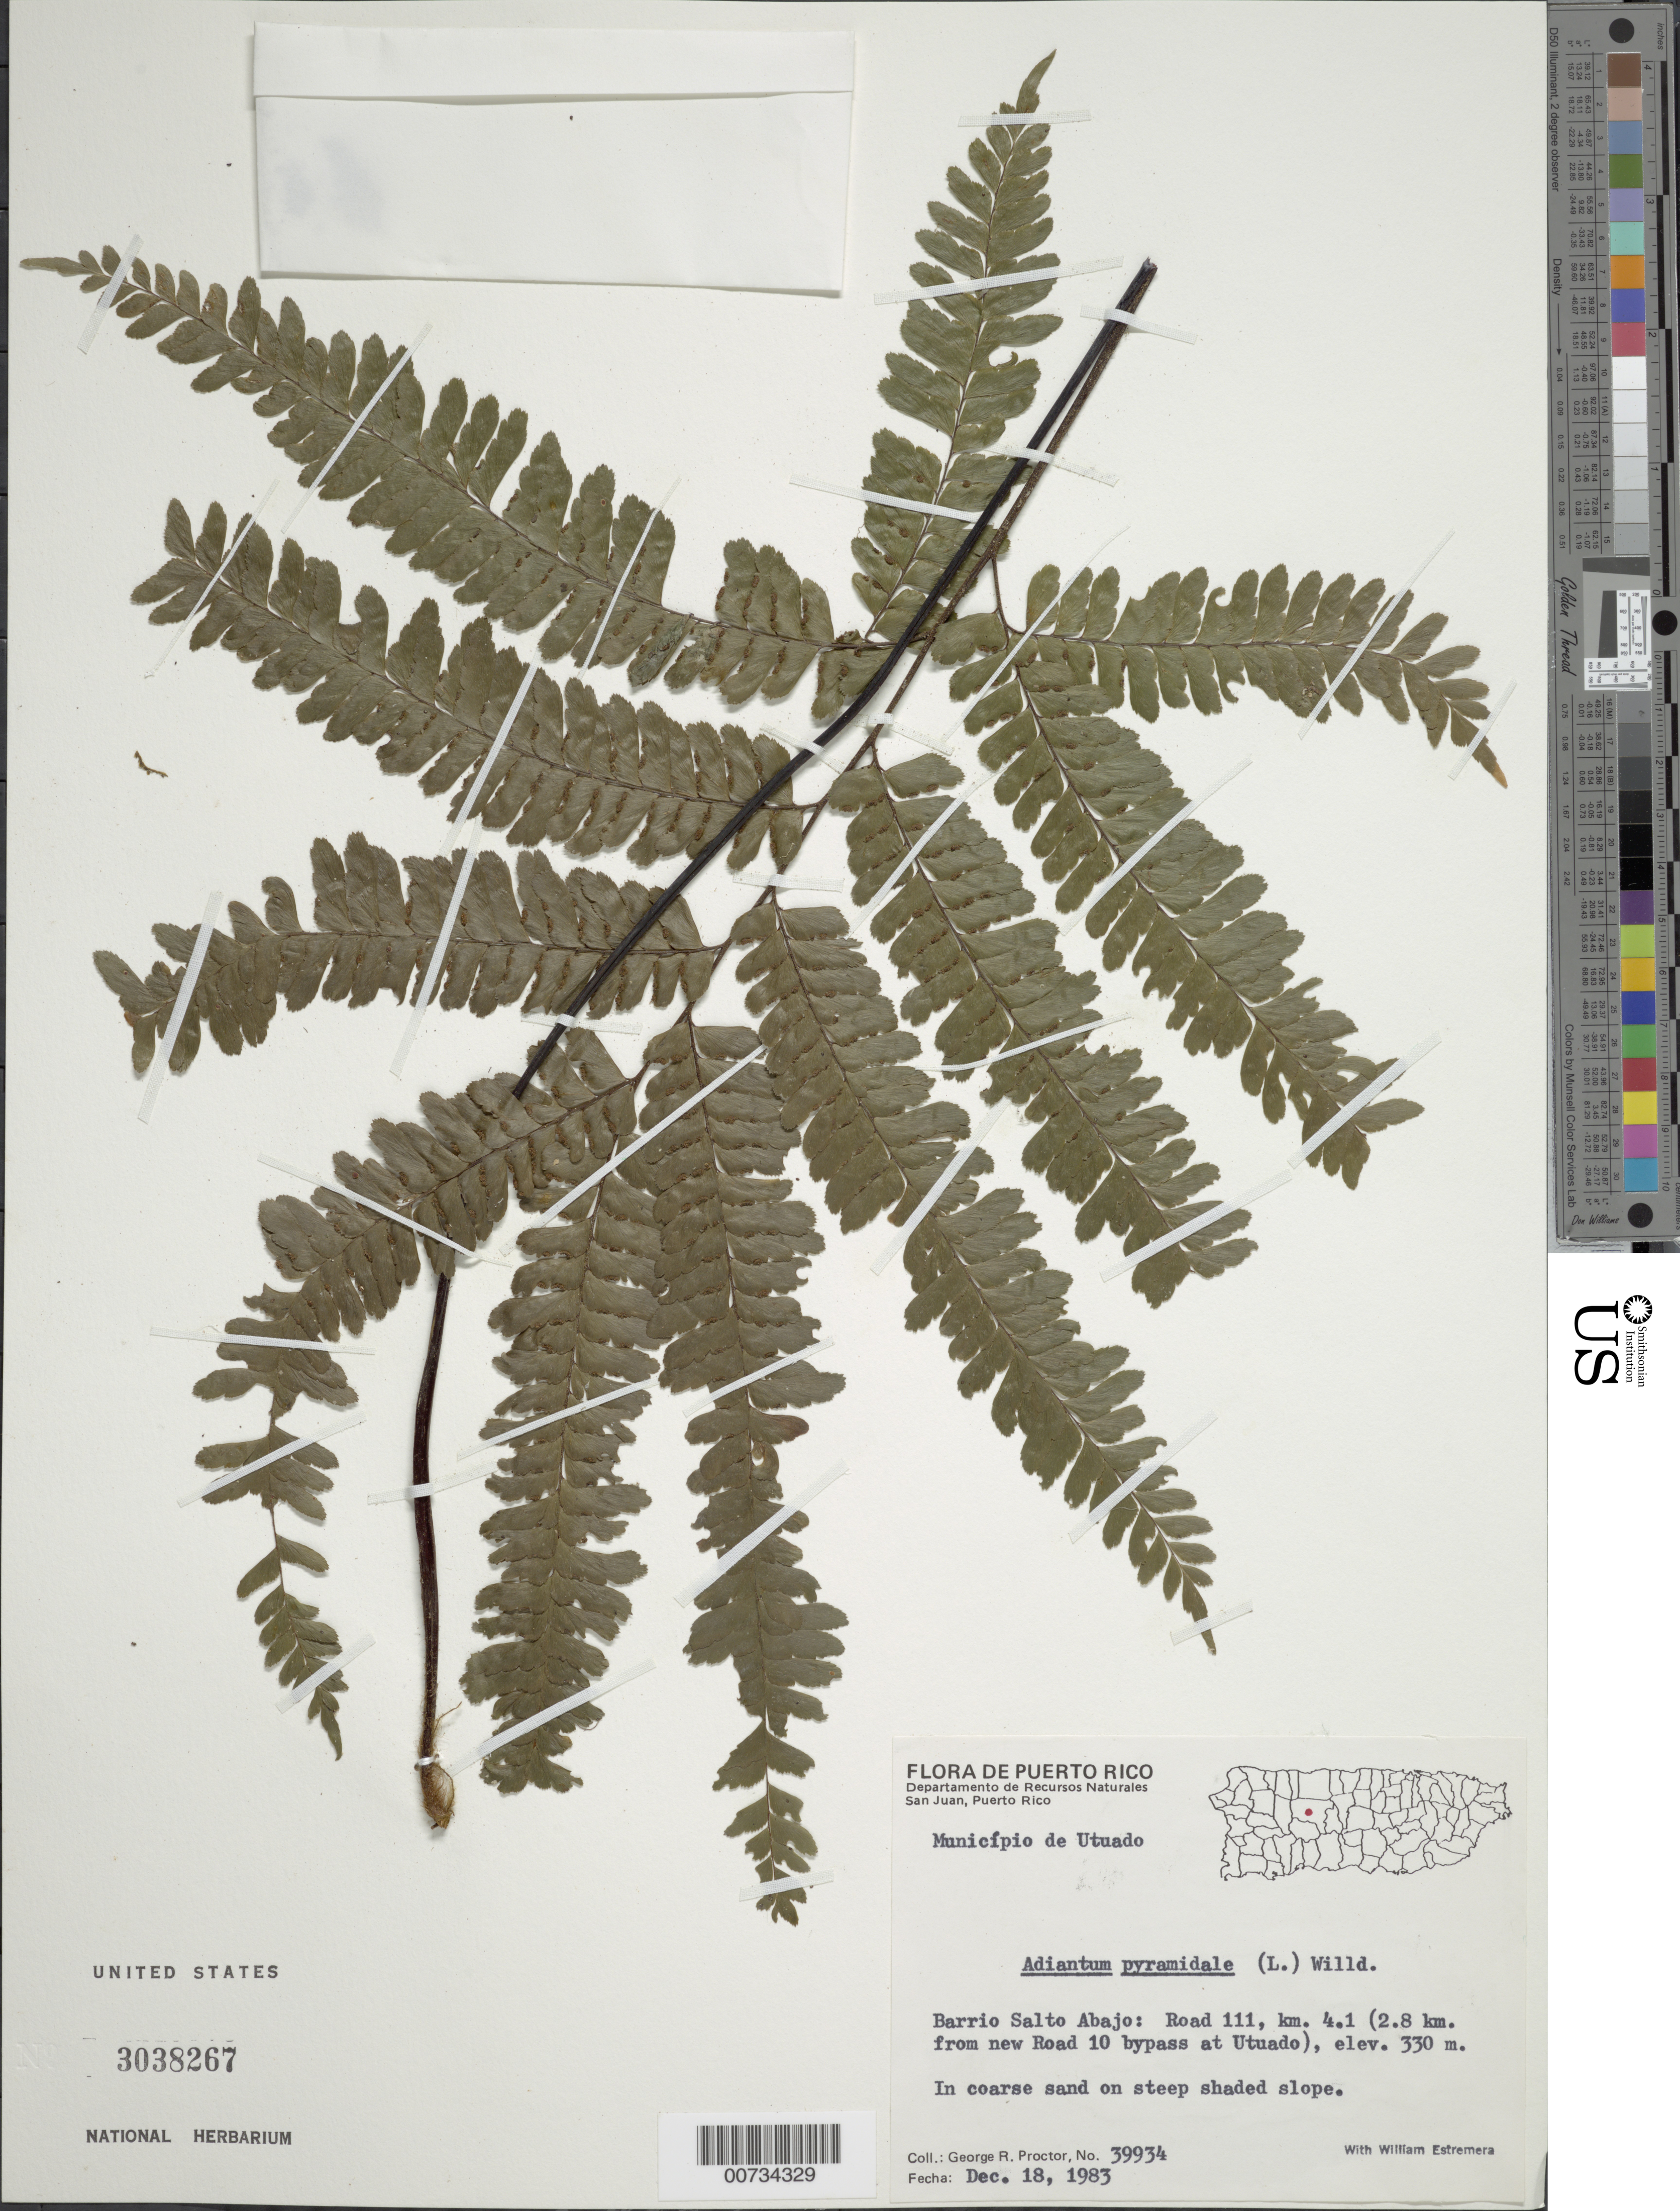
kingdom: Plantae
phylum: Tracheophyta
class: Polypodiopsida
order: Polypodiales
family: Pteridaceae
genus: Adiantum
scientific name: Adiantum pyramidale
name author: (L.) Willd.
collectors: G. R. Proctor & W. Estremera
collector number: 39934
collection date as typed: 18 Dec 1983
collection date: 1983-12-18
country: Puerto Rico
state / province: Utuado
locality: Barrio Salto Abajo: Road 111, km 4.1 (2.8 km from new Road 10 bypass at Utuado)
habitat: In coarse sand on steep shaded slope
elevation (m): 330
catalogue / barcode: US 3038267